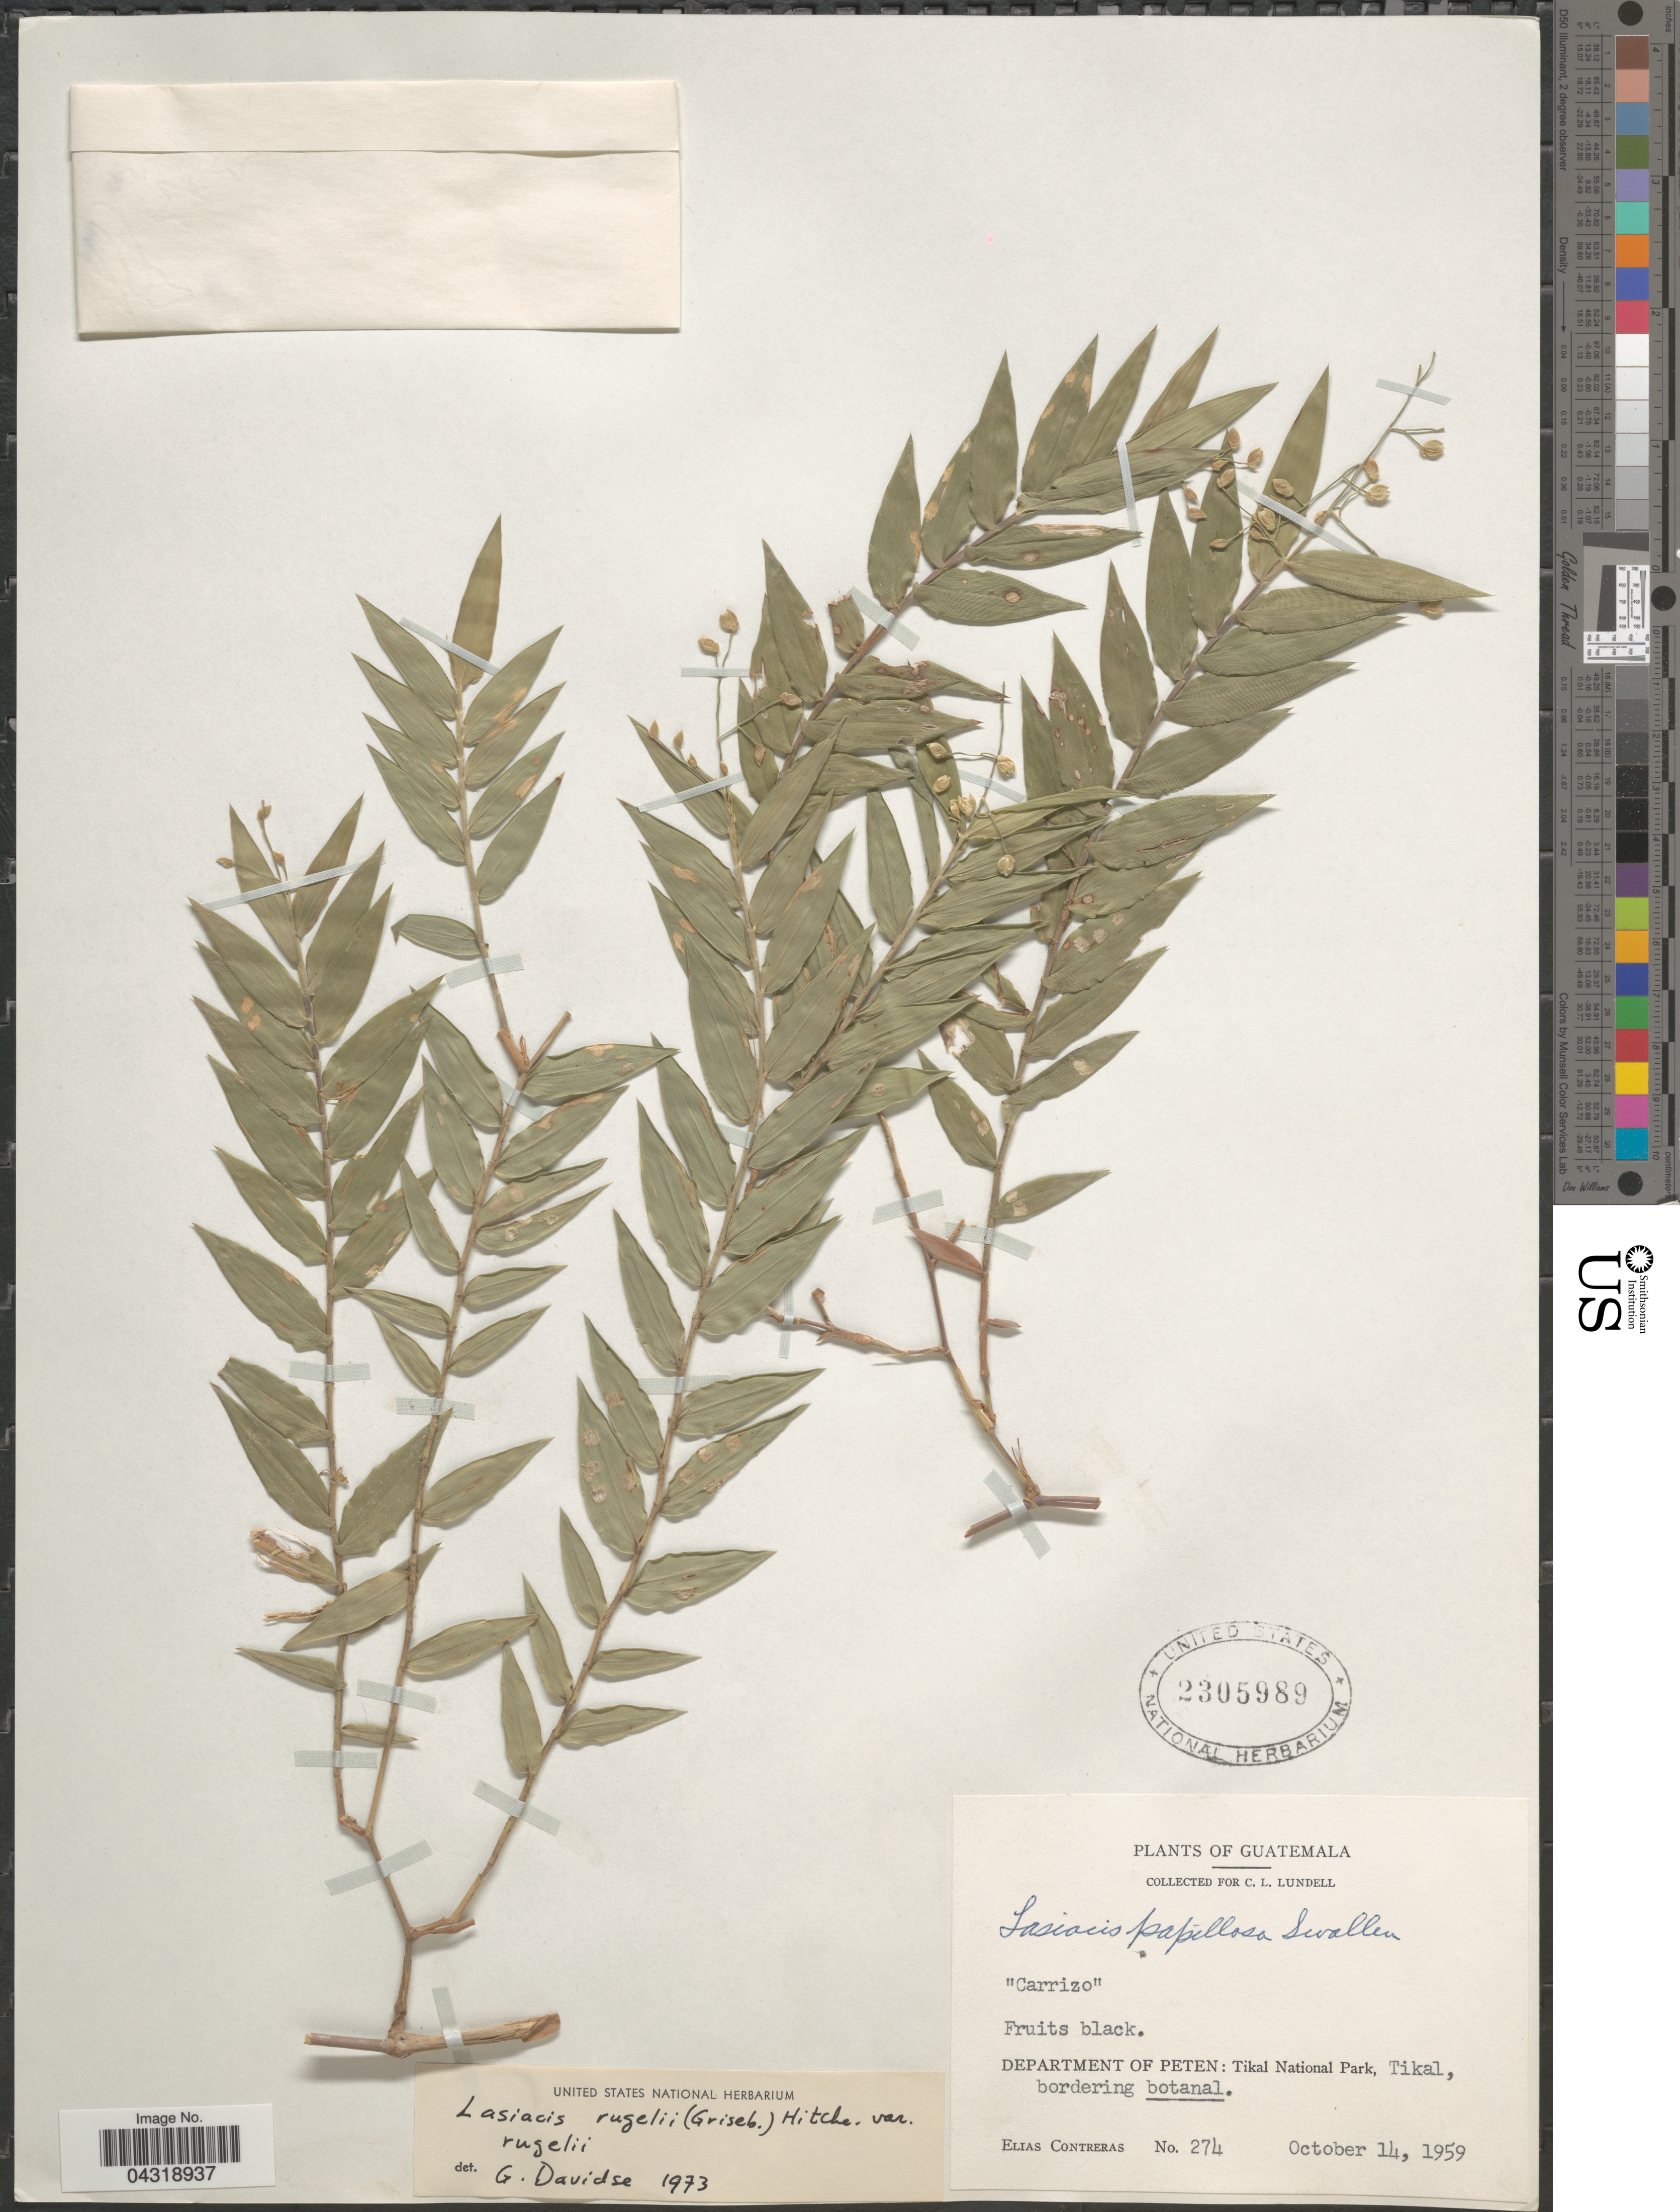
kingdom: Plantae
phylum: Tracheophyta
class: Liliopsida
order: Poales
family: Poaceae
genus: Lasiacis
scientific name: Lasiacis rugelii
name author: (Griseb.) Hitchc.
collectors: E. Contreras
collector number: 274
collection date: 1959-10-14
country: Guatemala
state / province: El Peten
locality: Department of Peten: Tikal National Park, Tikal, bordering botanal.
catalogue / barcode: US 2305989